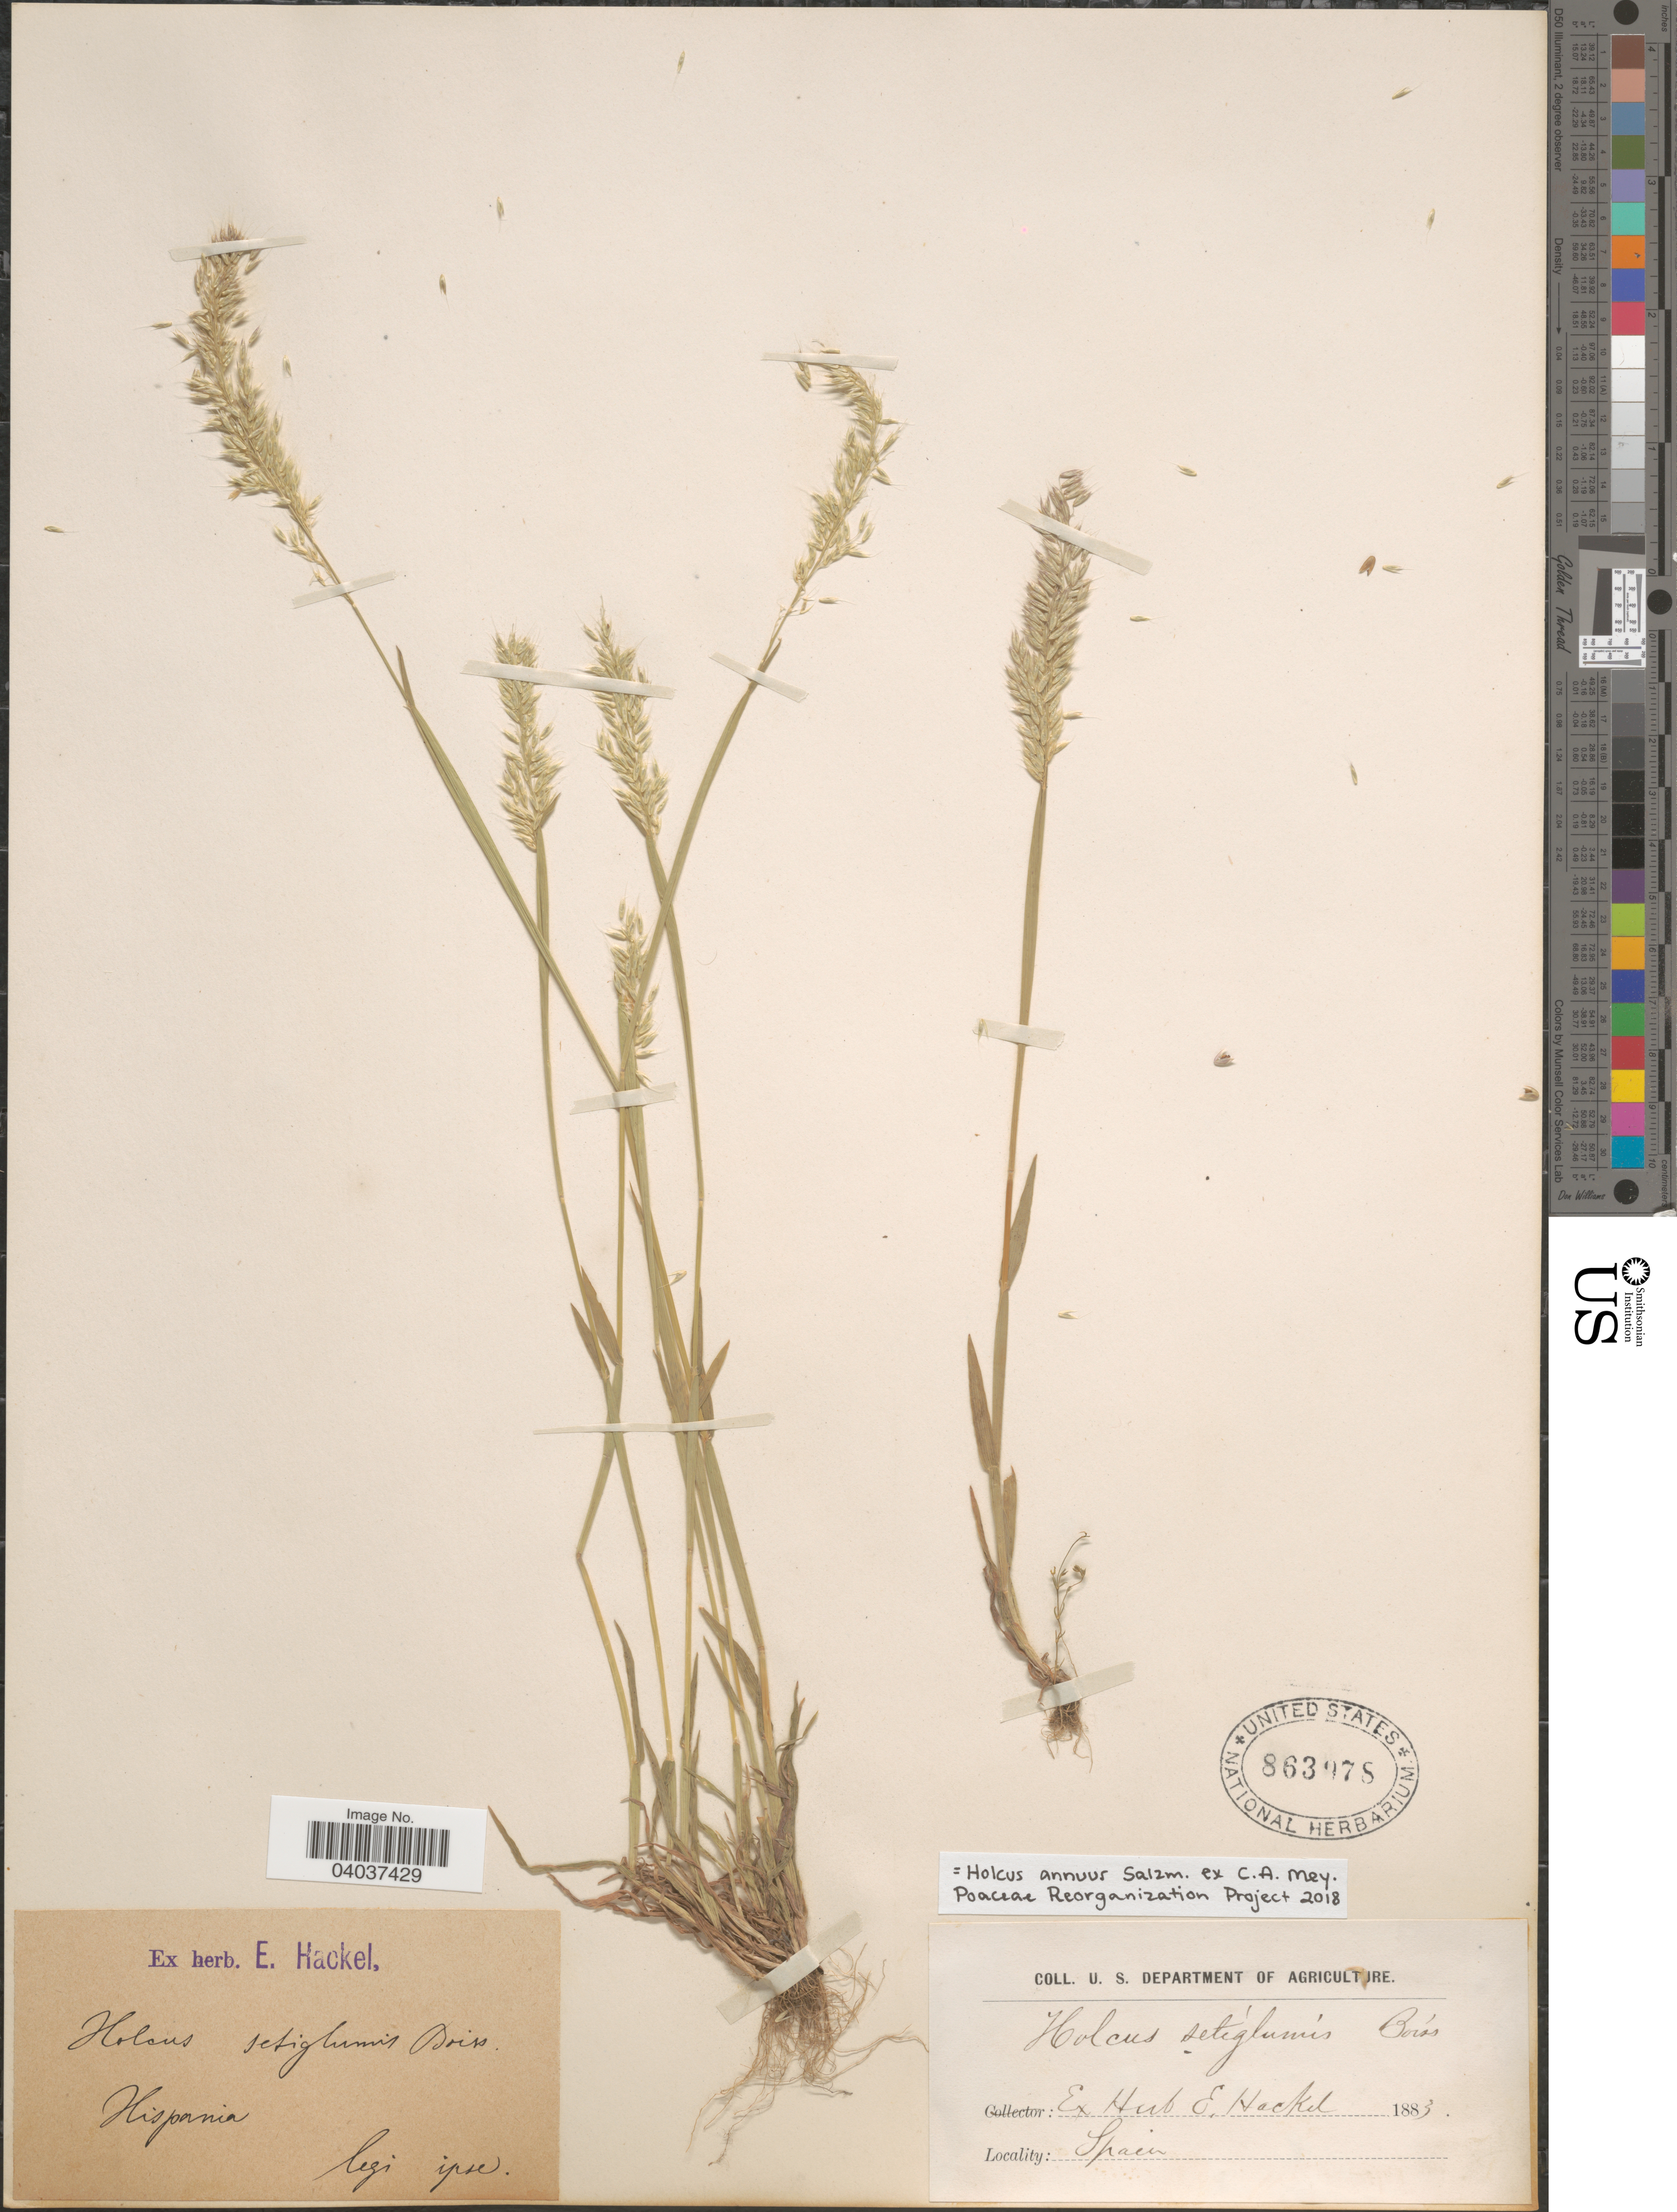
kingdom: Plantae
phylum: Tracheophyta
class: Liliopsida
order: Poales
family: Poaceae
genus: Holcus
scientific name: Holcus annuus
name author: Salzm. ex C.A. Mey.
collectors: E. Hackel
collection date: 1883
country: Spain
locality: Hispania.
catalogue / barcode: US 863978